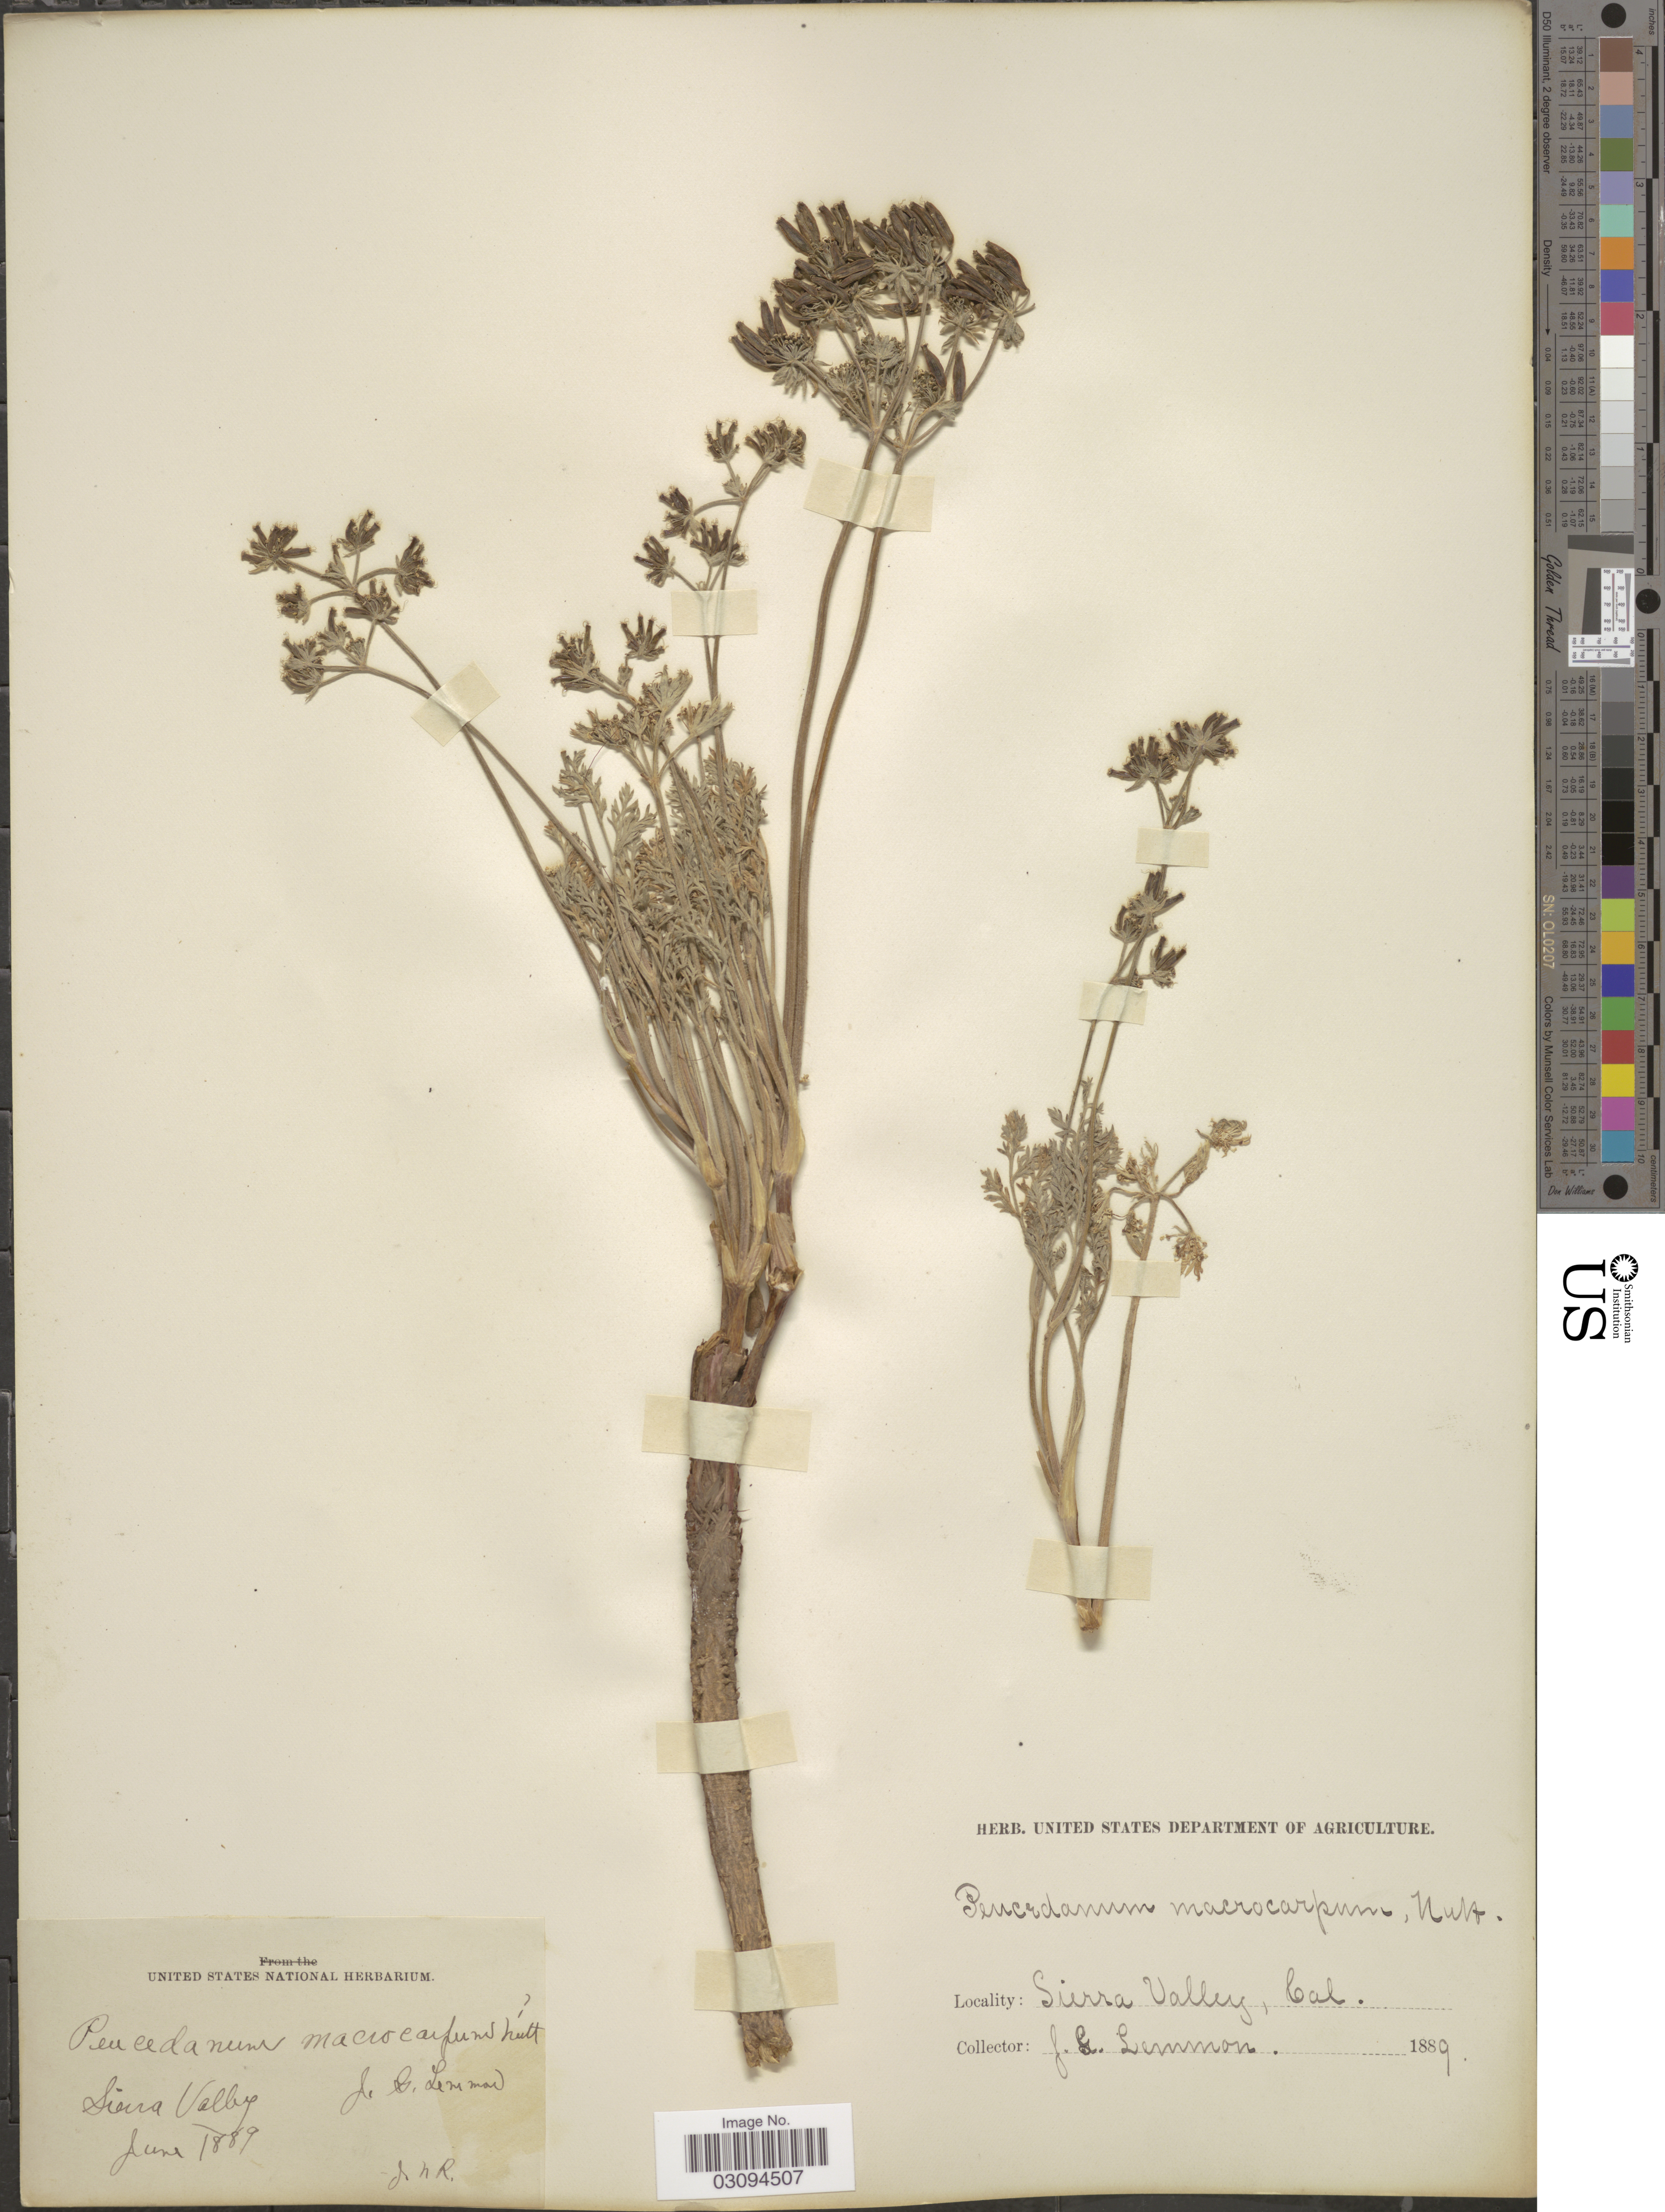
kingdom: Plantae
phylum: Tracheophyta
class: Magnoliopsida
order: Apiales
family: Apiaceae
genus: Lomatium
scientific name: Lomatium macrocarpum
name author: (Hook. et al.) J.M. Coult. & Rose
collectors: J. Lemmon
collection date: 1889-06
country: United States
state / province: California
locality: Sierra Valley, Cal.